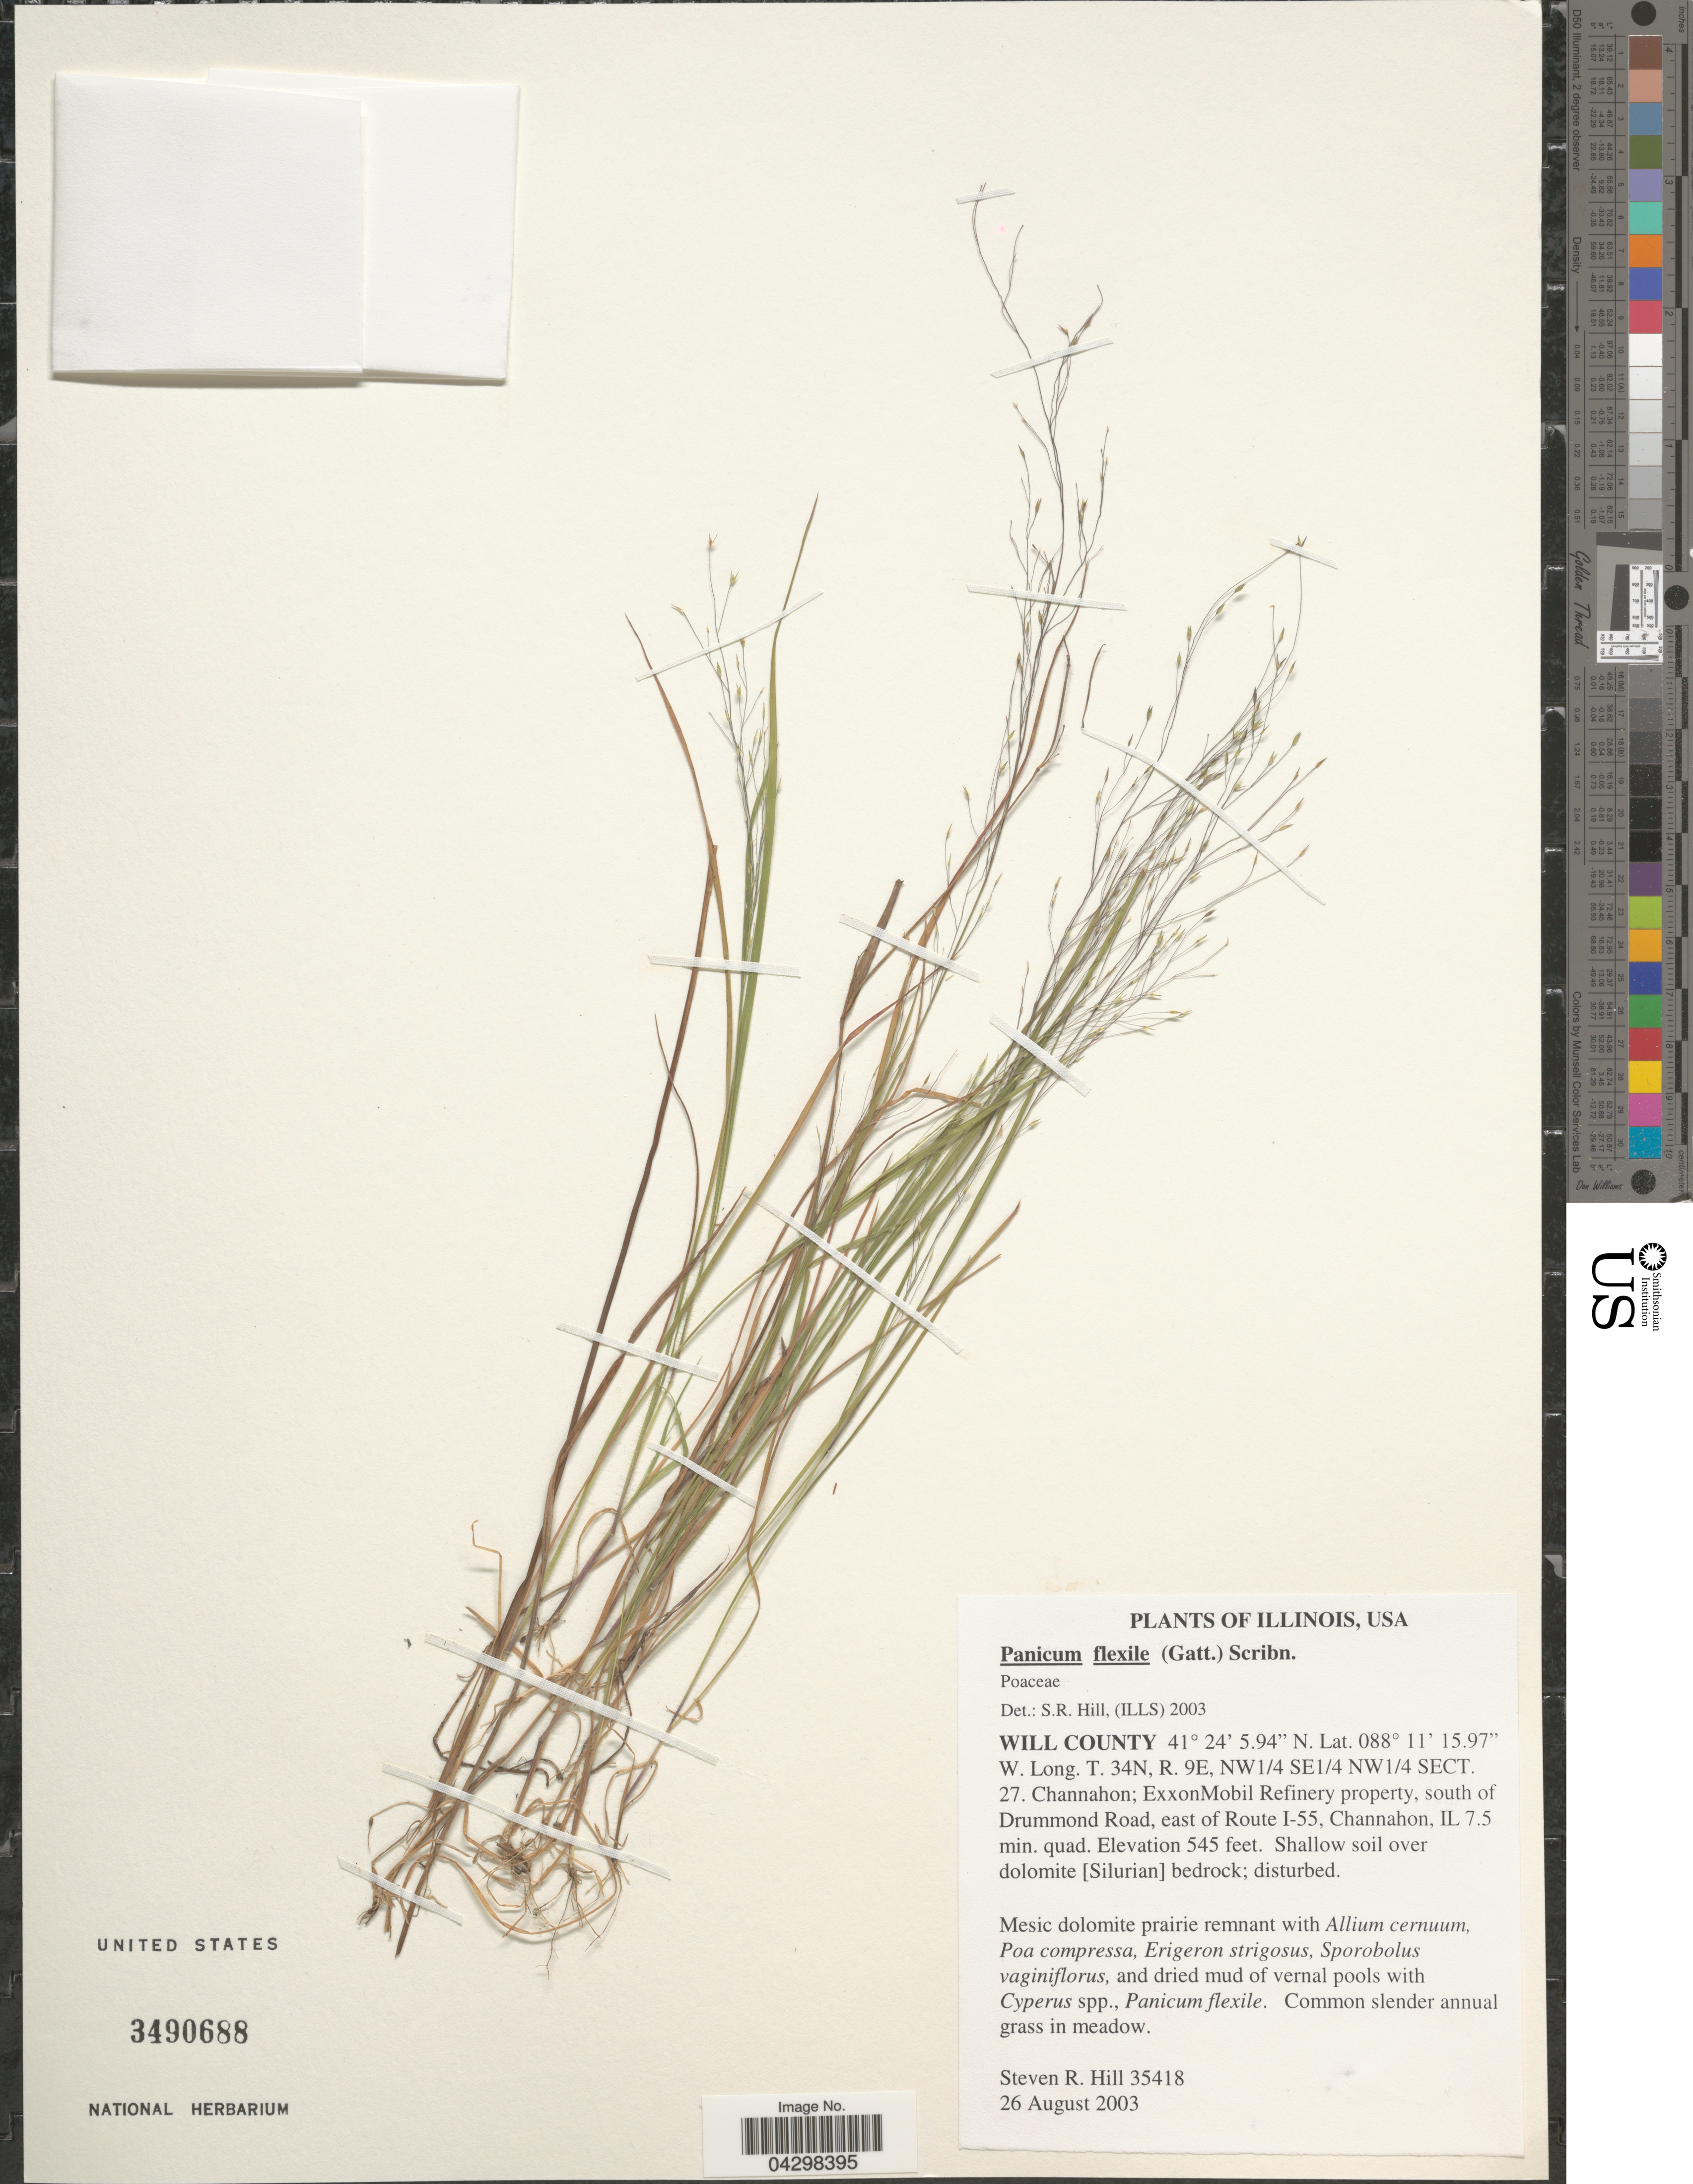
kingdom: Plantae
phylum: Tracheophyta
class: Liliopsida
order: Poales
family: Poaceae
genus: Panicum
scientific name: Panicum flexile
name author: (Gatt.) Scribn.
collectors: S. R. Hill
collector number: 35418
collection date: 2003-08-26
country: United States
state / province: Illinois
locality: Will County. Long. T. 34N, R. 9E, NW ¼ SE¼ NW ¼ Sect. 27. Channahon; ExxonMobil Refinery property, south of Drummond Road, east of Route, east of Route I-55, Channahon, IL 7.5 min. quad. Mesic dolomite prairie remnant.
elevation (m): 166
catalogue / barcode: US 3490688